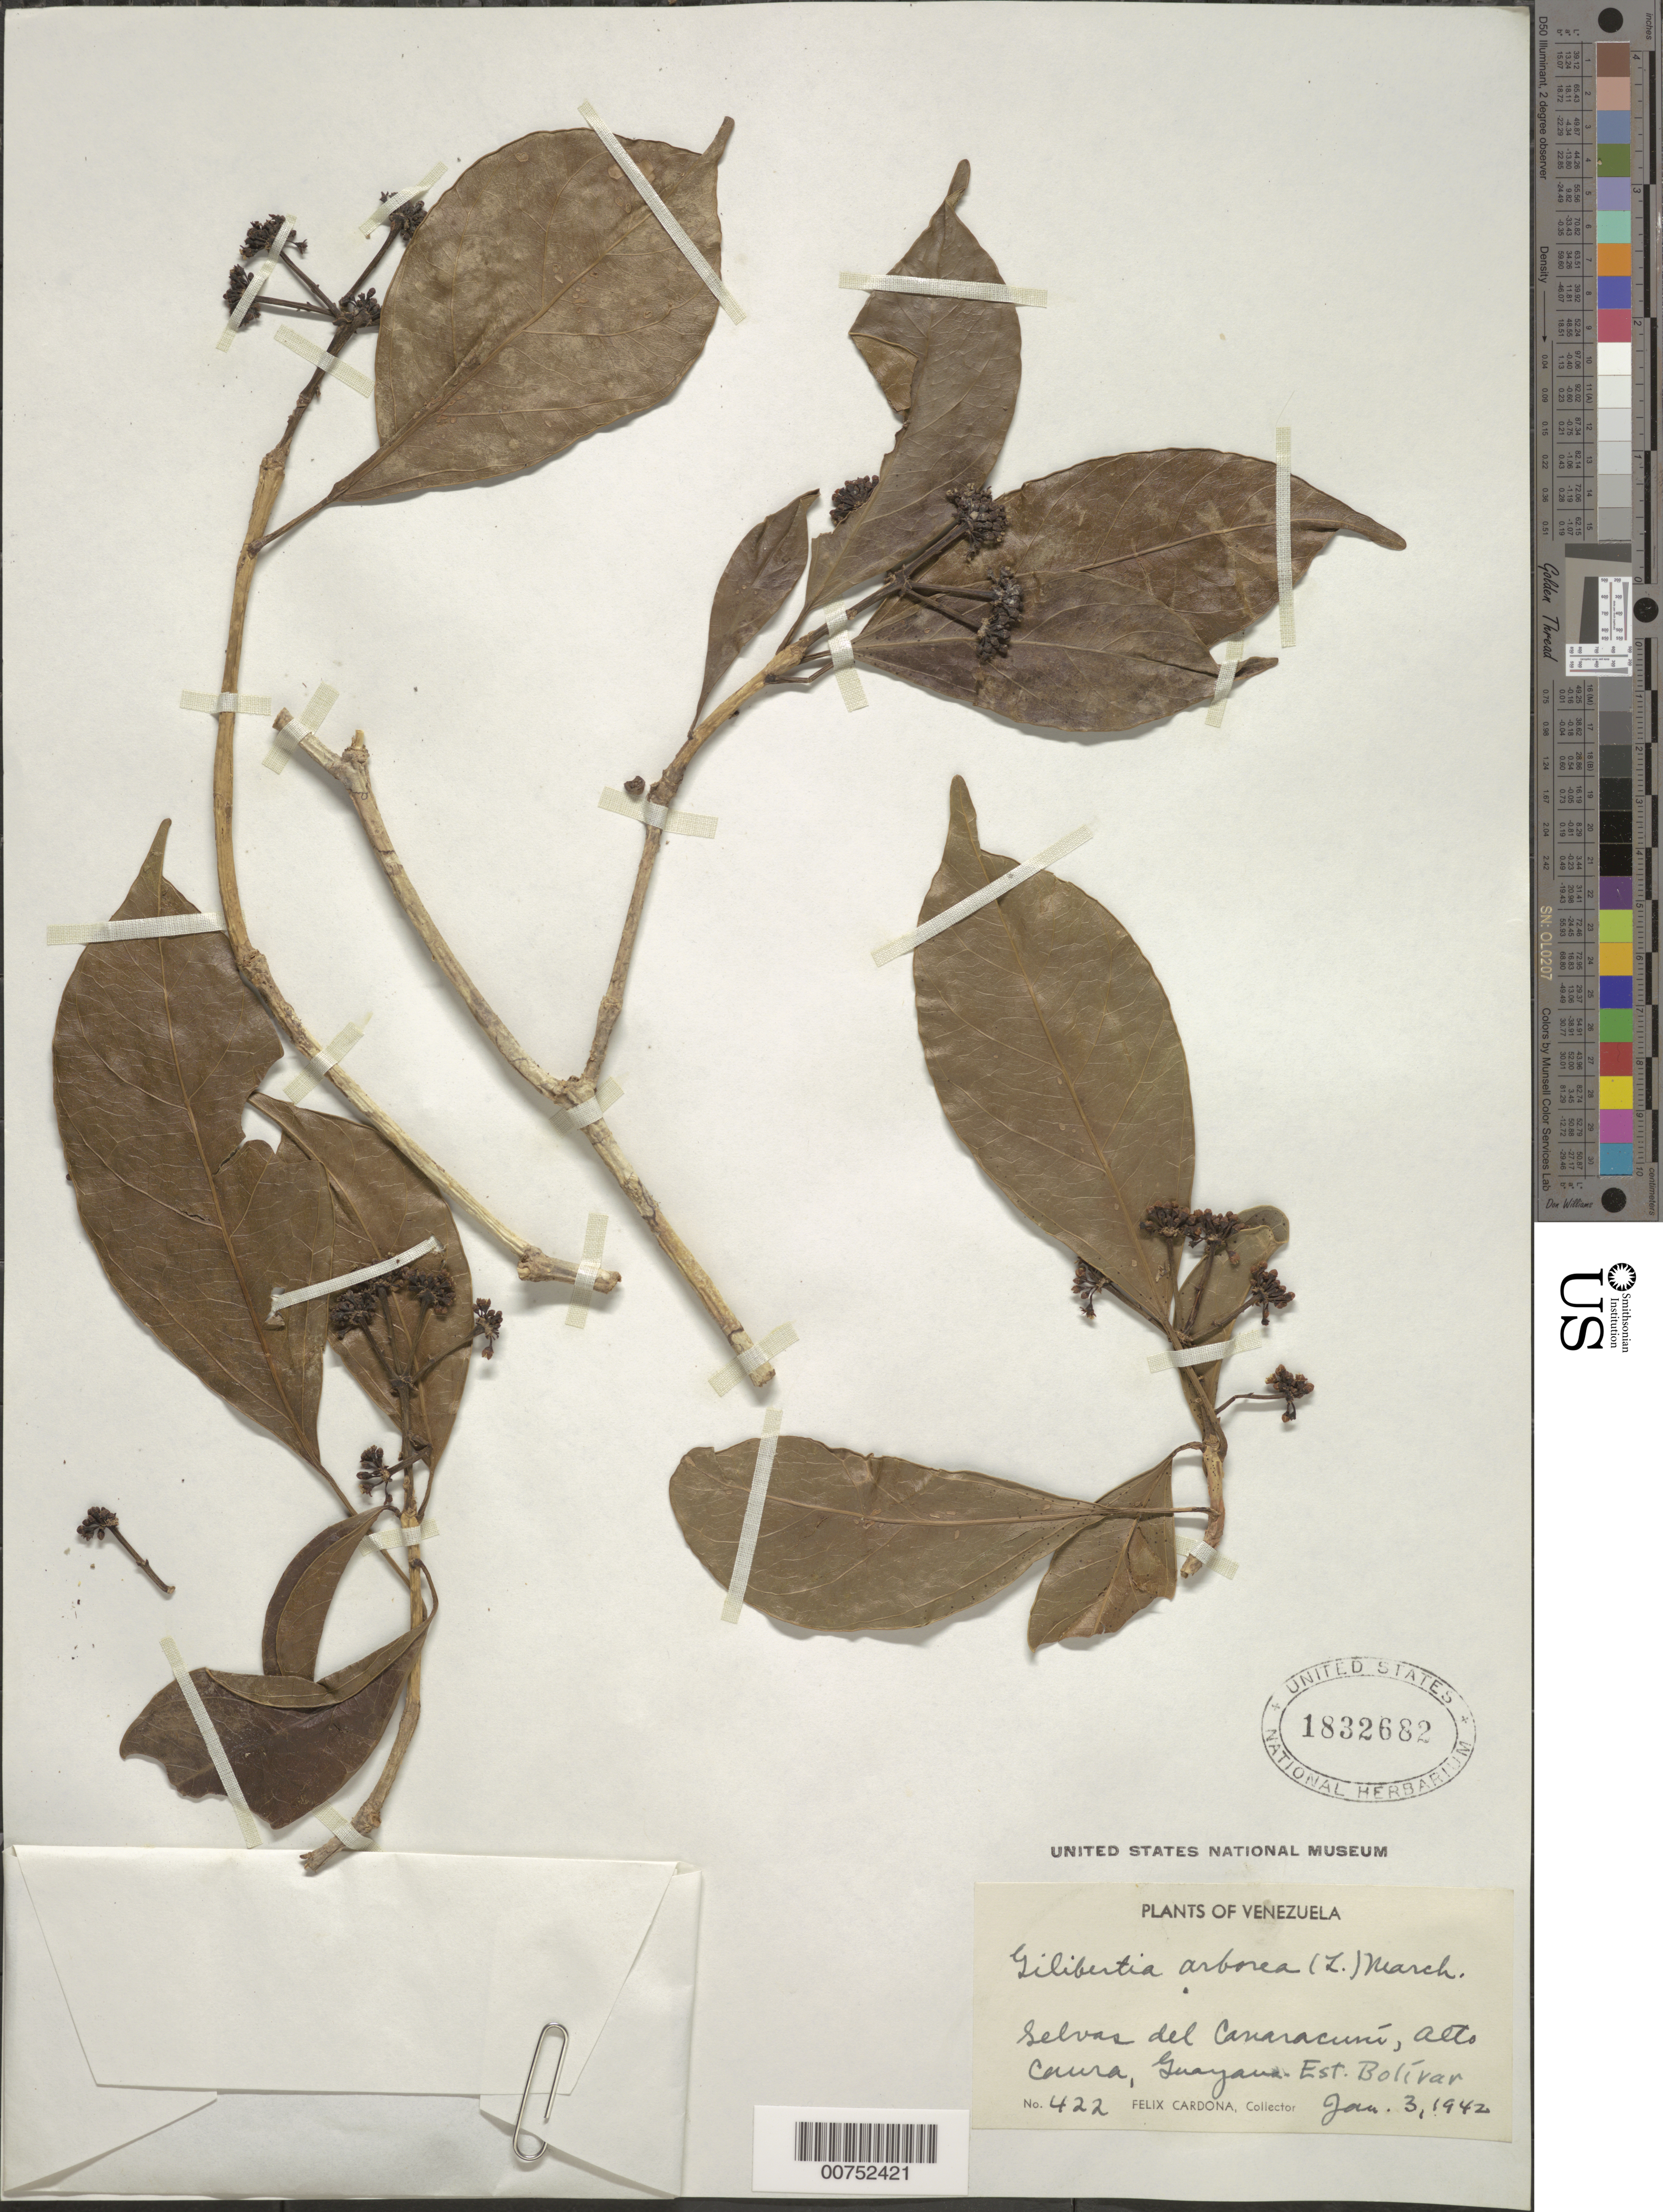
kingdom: Plantae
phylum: Tracheophyta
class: Magnoliopsida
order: Apiales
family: Araliaceae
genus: Dendropanax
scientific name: Dendropanax arboreus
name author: (L.) Decne. & Planch.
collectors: F. Cardona Puig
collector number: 422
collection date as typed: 3-Jan-42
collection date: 1942-01-03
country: Venezuela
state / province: Bolívar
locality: Río Carraracuní, Alto Caura, Guayana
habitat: Selvas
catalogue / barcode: US 1832682